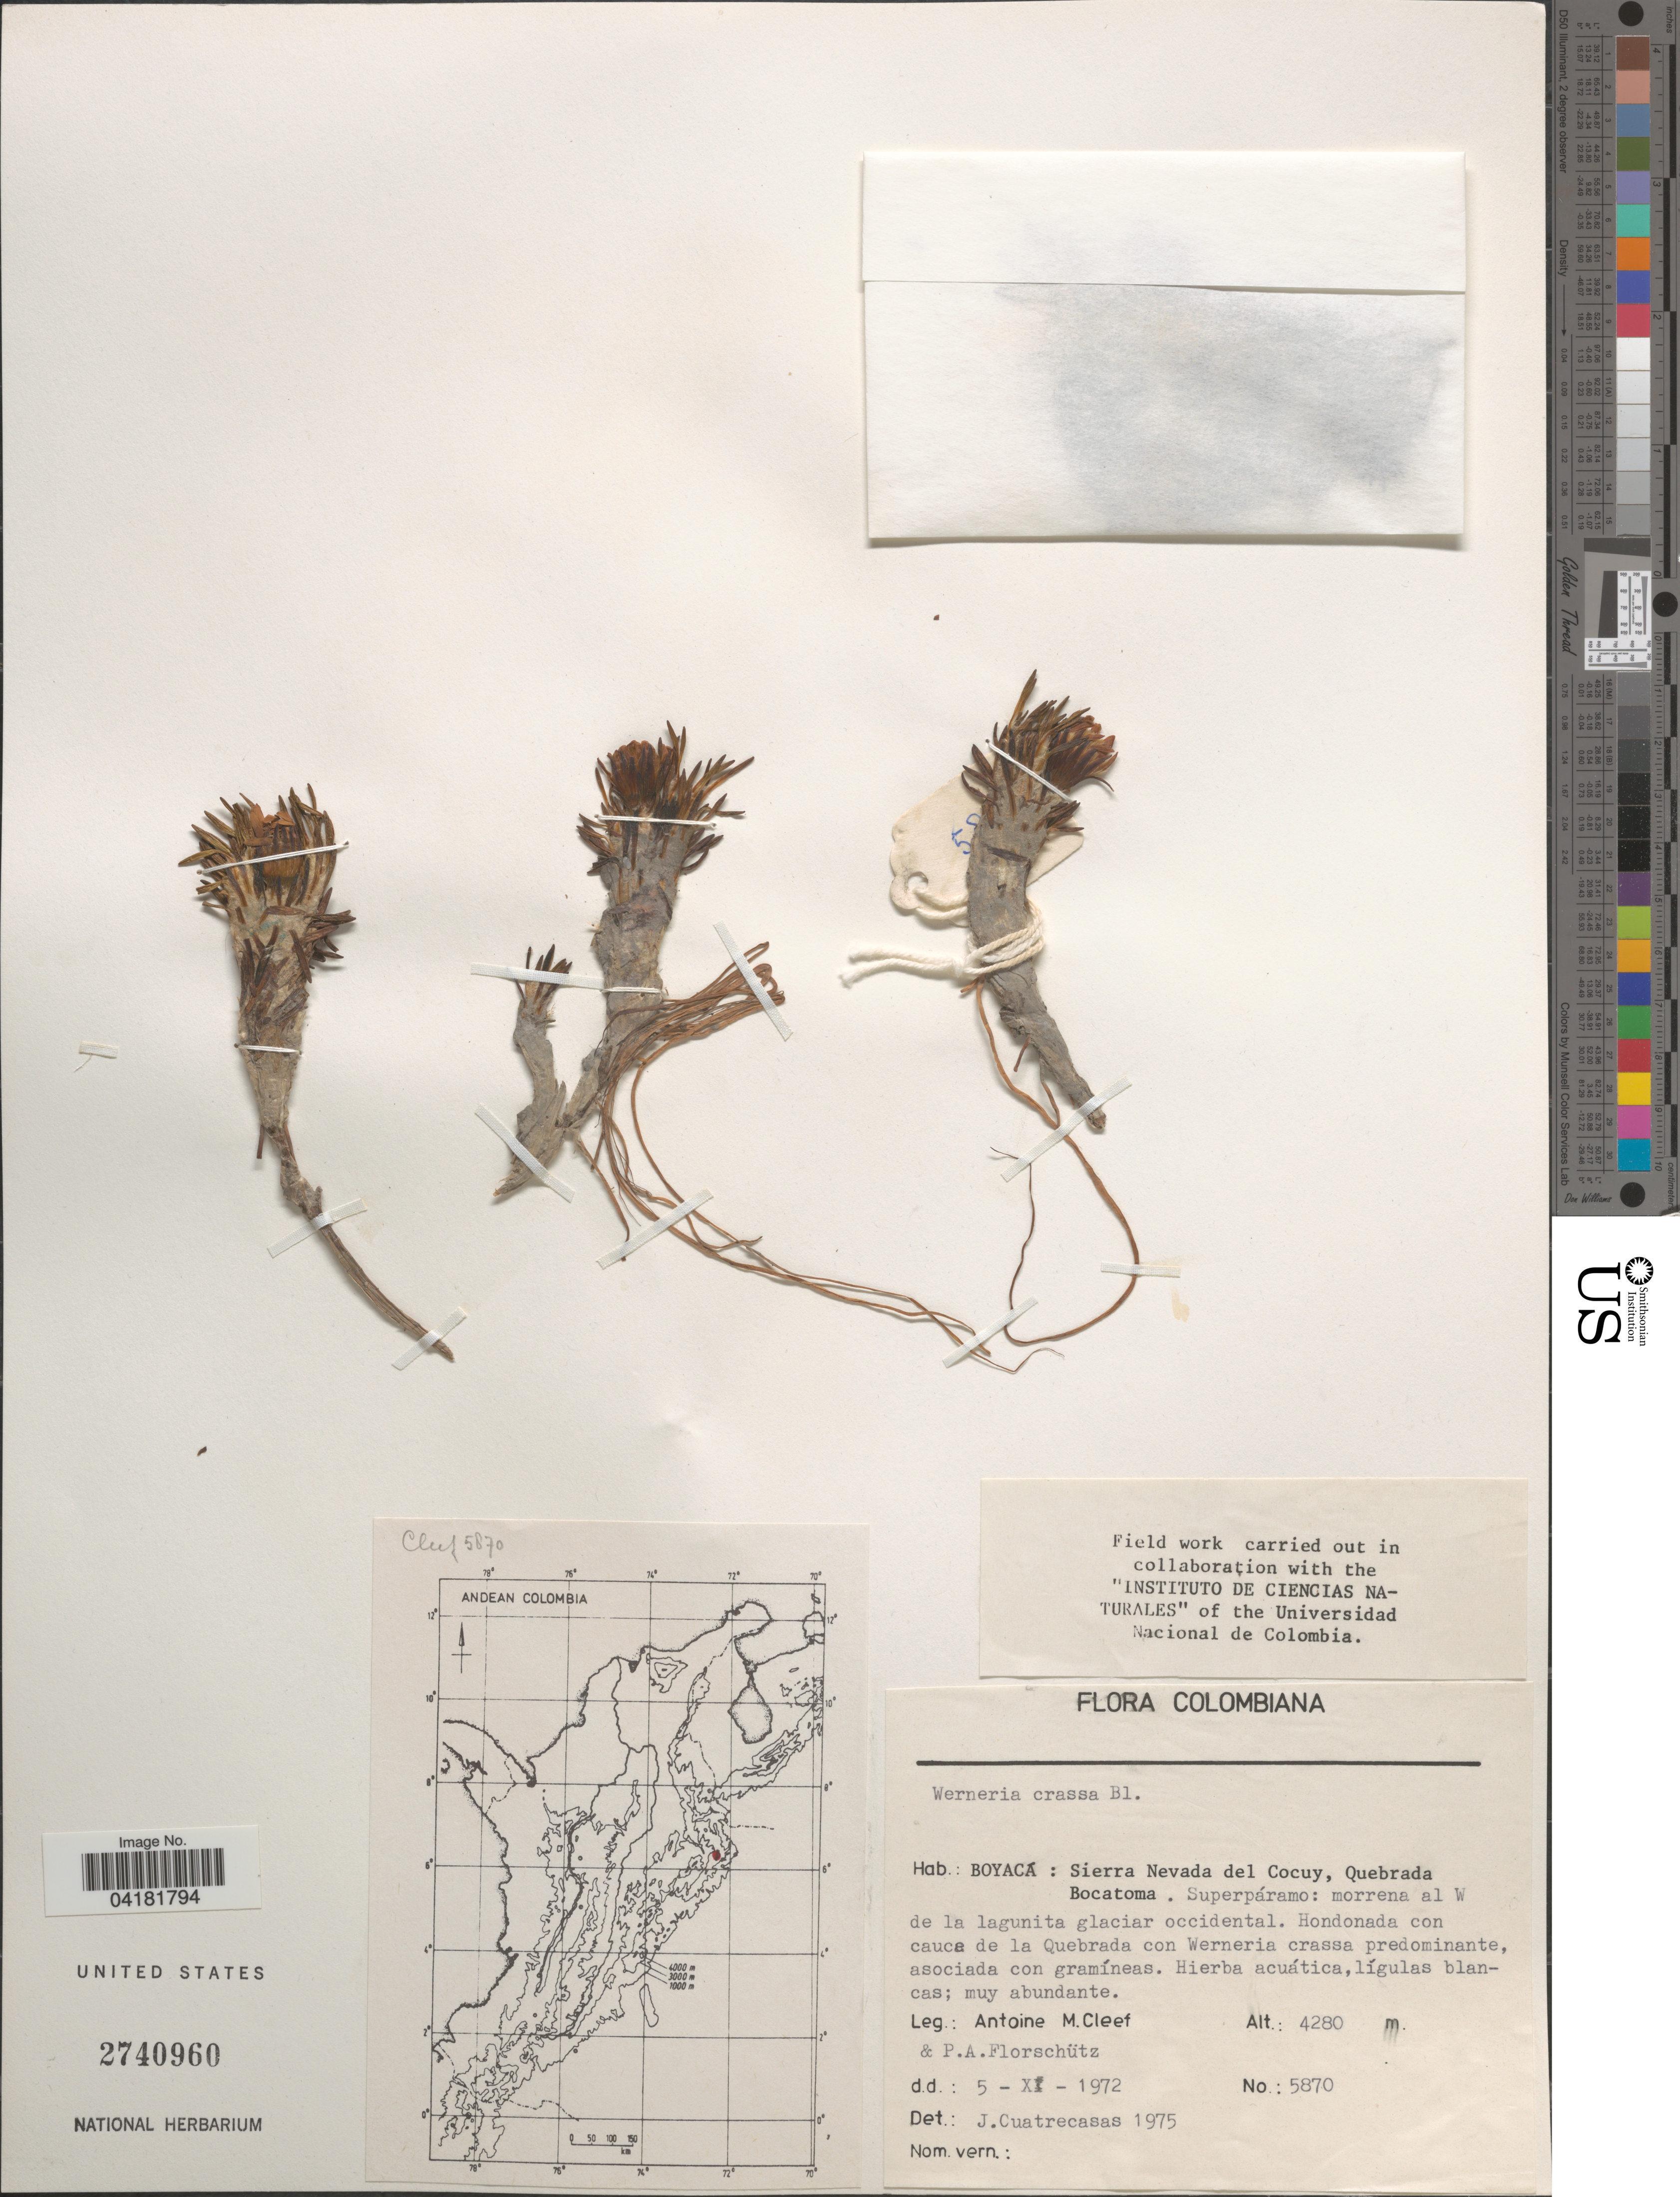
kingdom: Plantae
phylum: Tracheophyta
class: Magnoliopsida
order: Asterales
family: Asteraceae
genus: Werneria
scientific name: Werneria crassa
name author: S.F. Blake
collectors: A. M. Cleef & P. Florschütz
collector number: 5870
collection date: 1972-11-05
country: Colombia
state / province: Boyacá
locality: Colombiana. Sierra Nevada del Cocuy, Quebrada Bocatoma. Superpáramo: morrena al W de la lagunita glaciar occidental.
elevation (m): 4280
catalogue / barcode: US 2740960